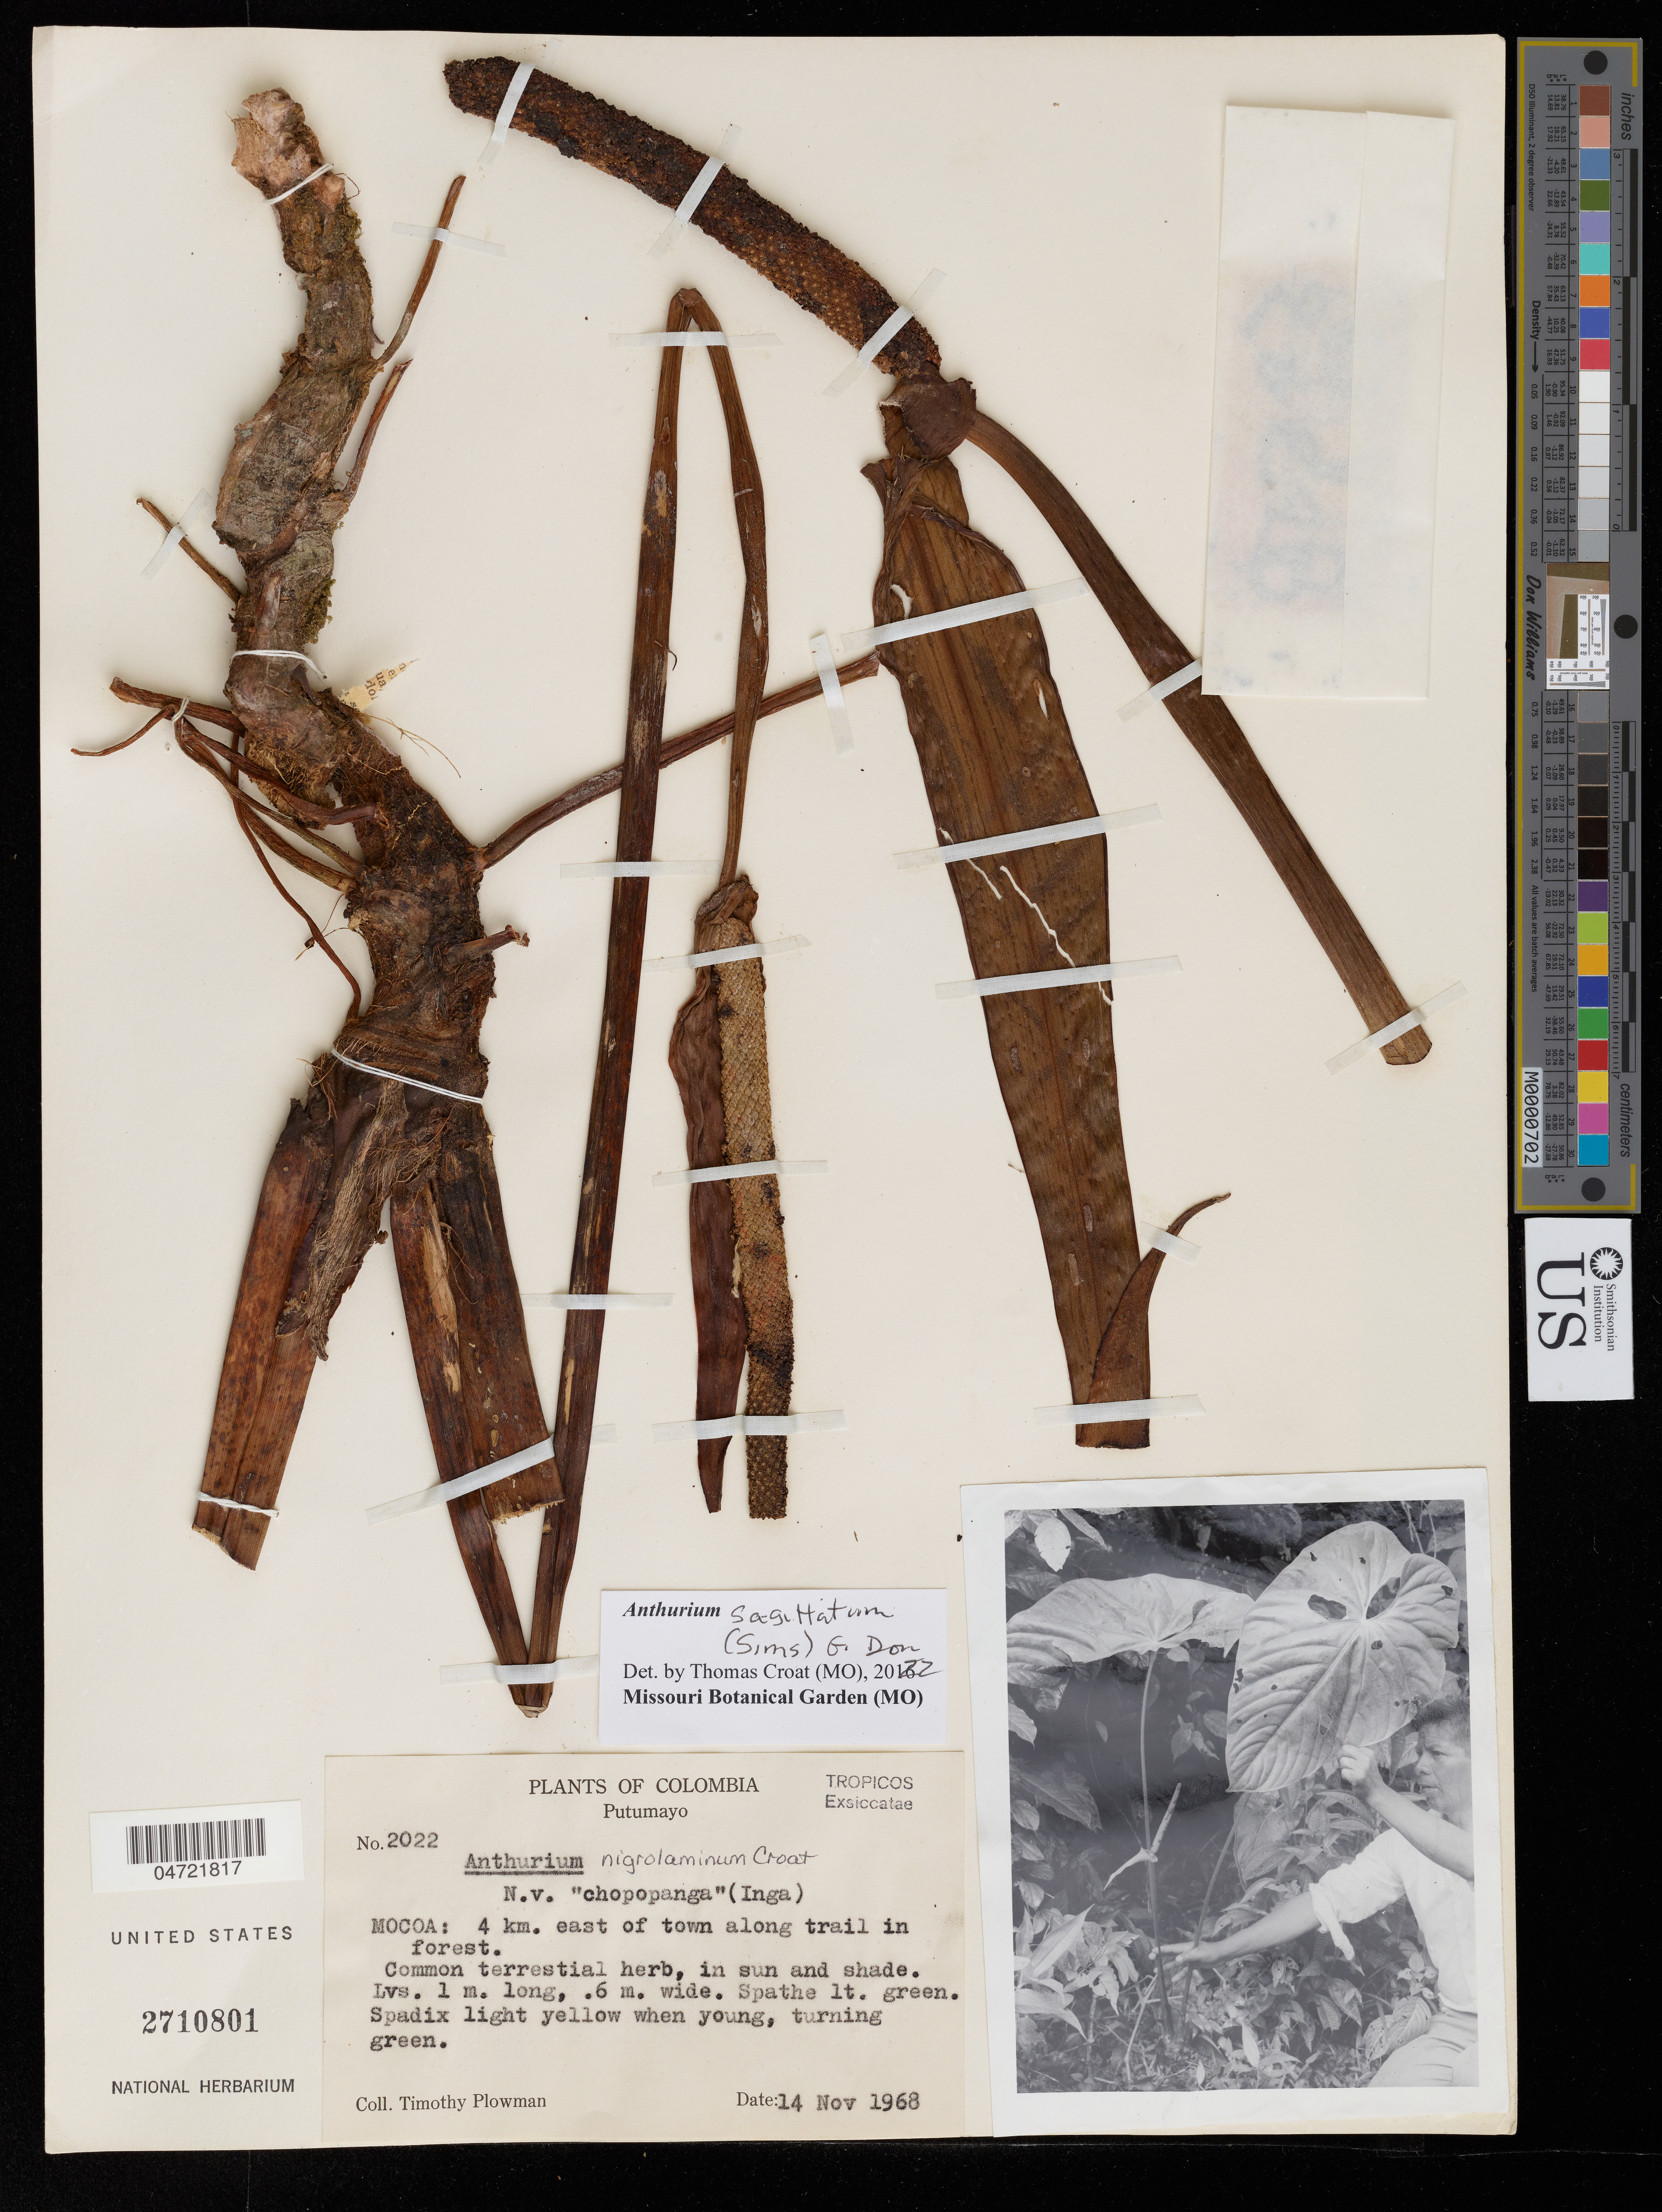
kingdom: Plantae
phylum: Tracheophyta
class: Liliopsida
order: Alismatales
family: Araceae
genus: Anthurium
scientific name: Anthurium sagittatum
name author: (Sims) G. Don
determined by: Croat, Thomas B., Missouri Botanical Garden (MO)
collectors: T. Plowman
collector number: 2022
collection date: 1968-11-14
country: Colombia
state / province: Putumayo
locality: Mocoa: 4 km E of town along trail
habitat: In forest, in sun and shade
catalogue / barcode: US 2710800